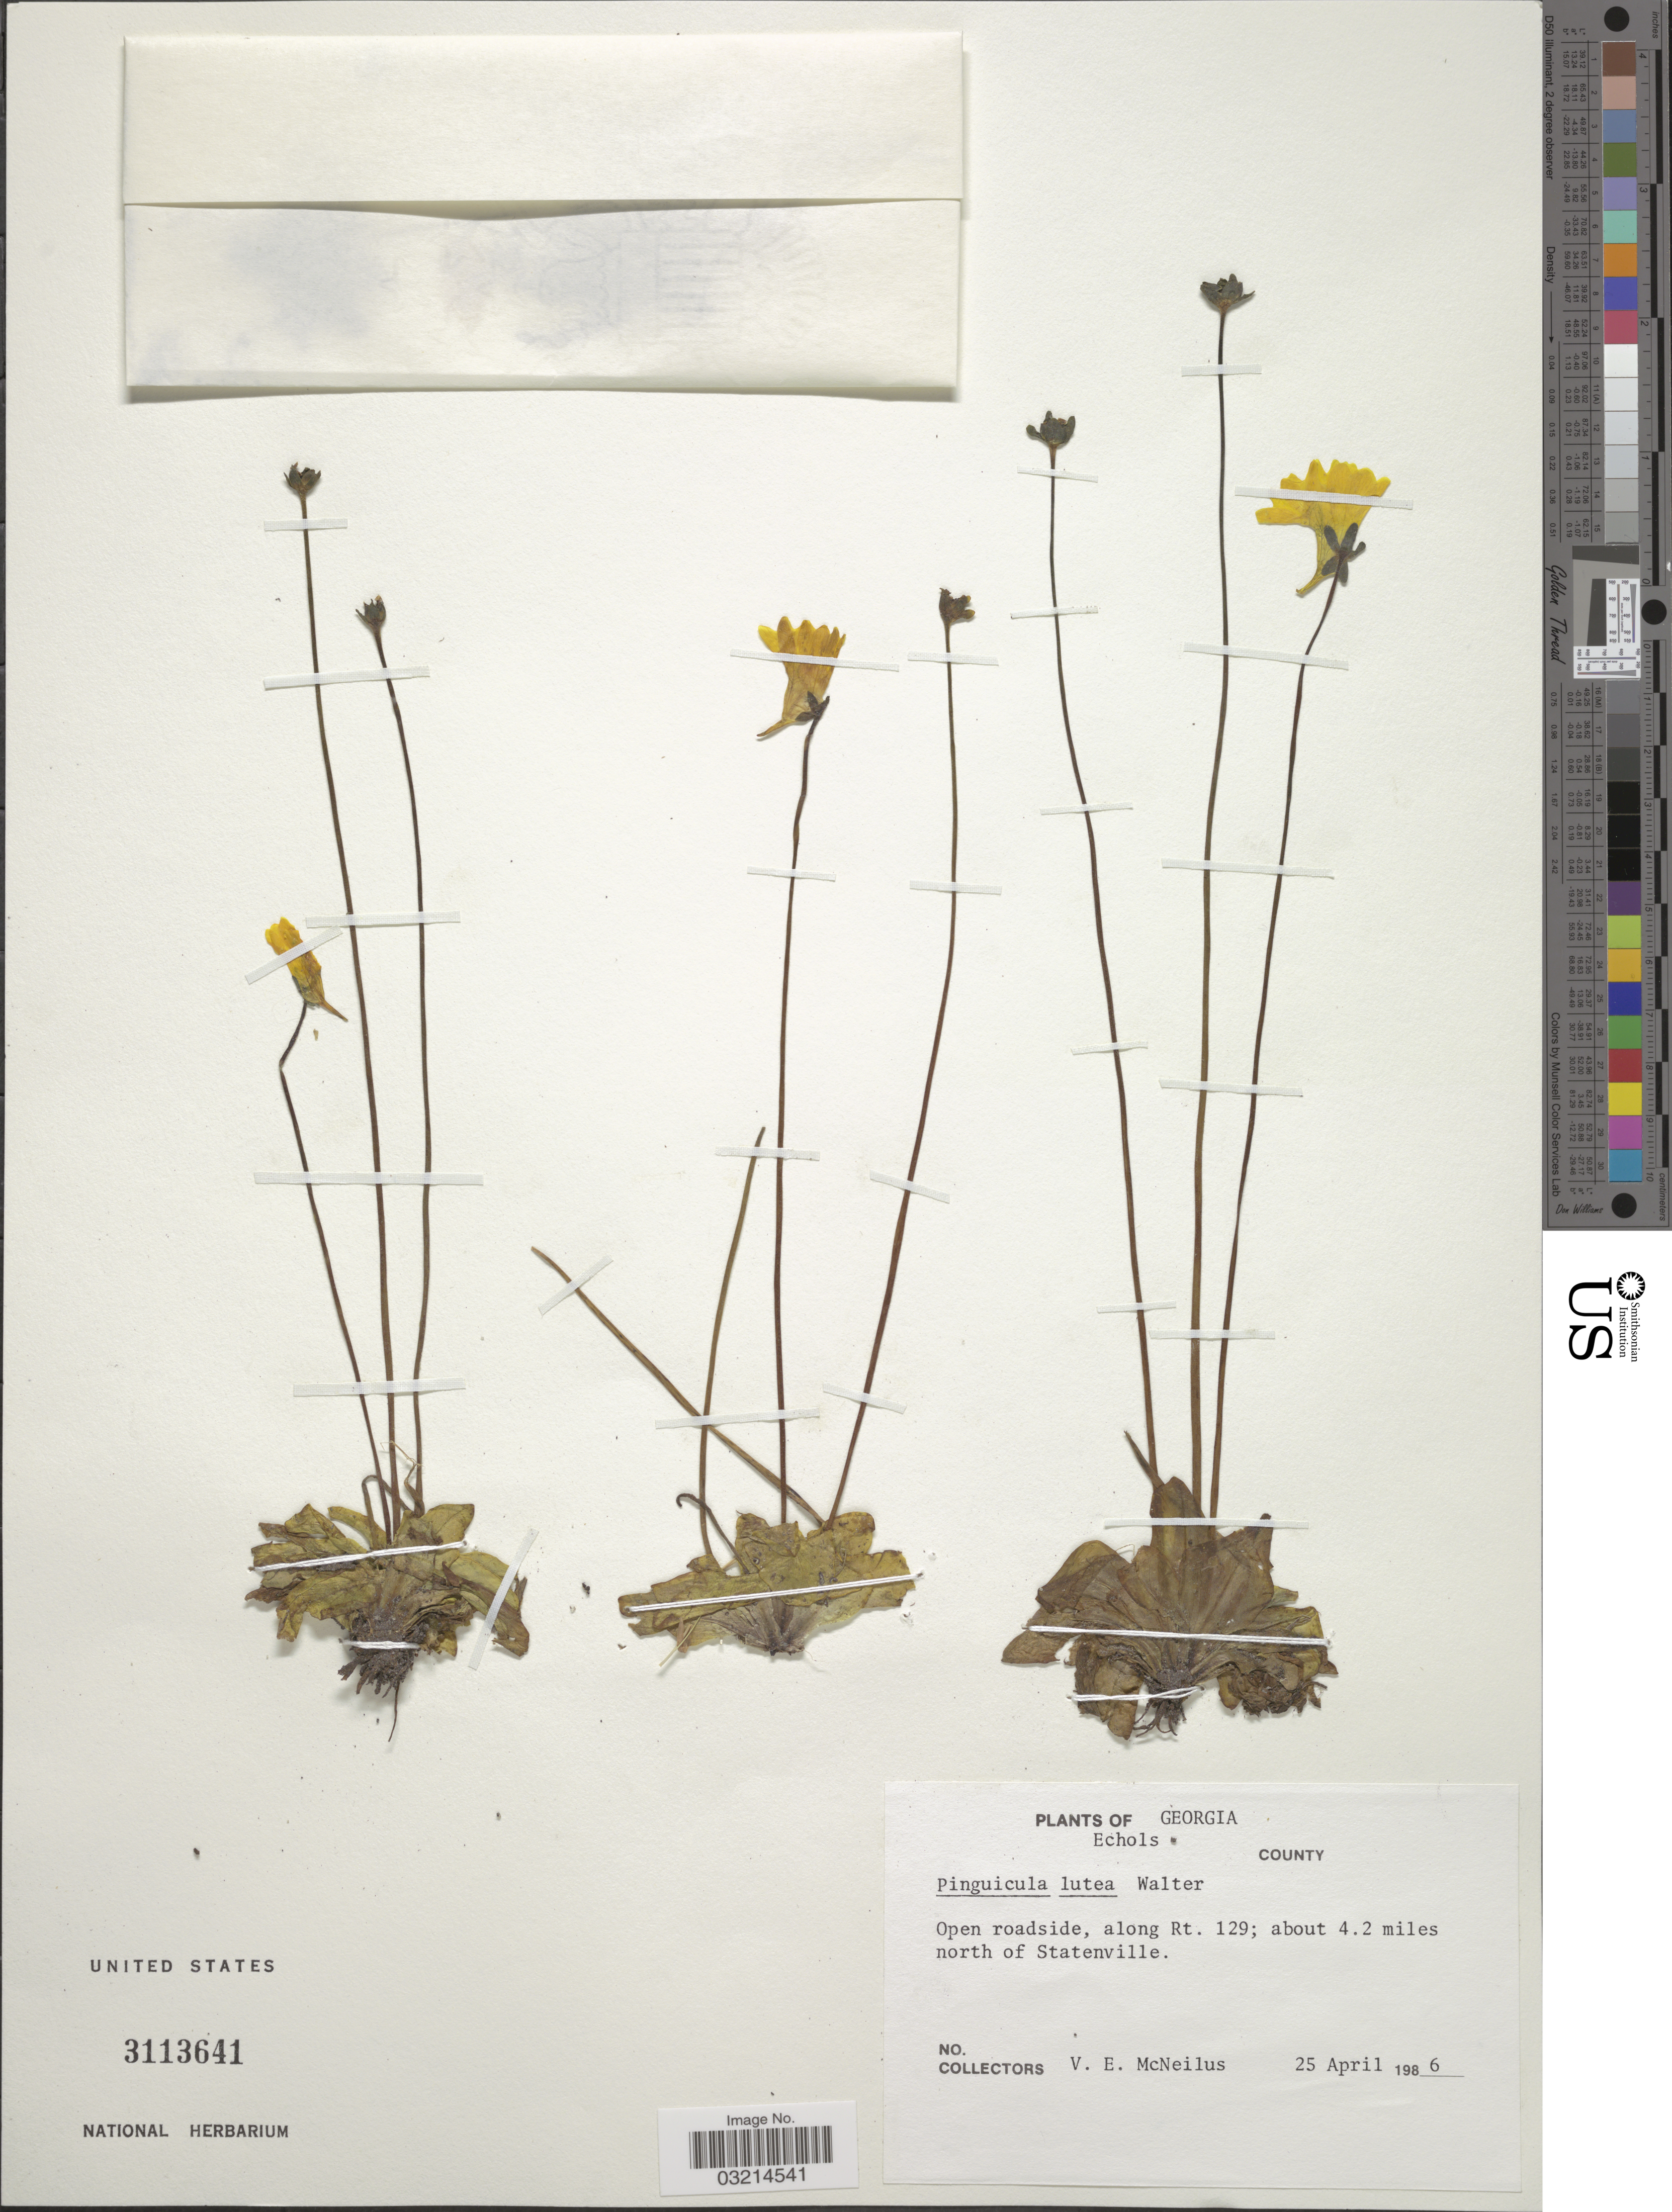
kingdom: Plantae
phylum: Tracheophyta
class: Magnoliopsida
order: Lamiales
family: Lentibulariaceae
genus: Pinguicula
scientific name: Pinguicula lutea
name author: Walter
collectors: V. Mcneilus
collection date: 1986-04-25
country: United States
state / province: Georgia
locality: Echols County, Open roadside, along Rt. 129; about 4.2 miles north of Statenville.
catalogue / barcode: US 3113641